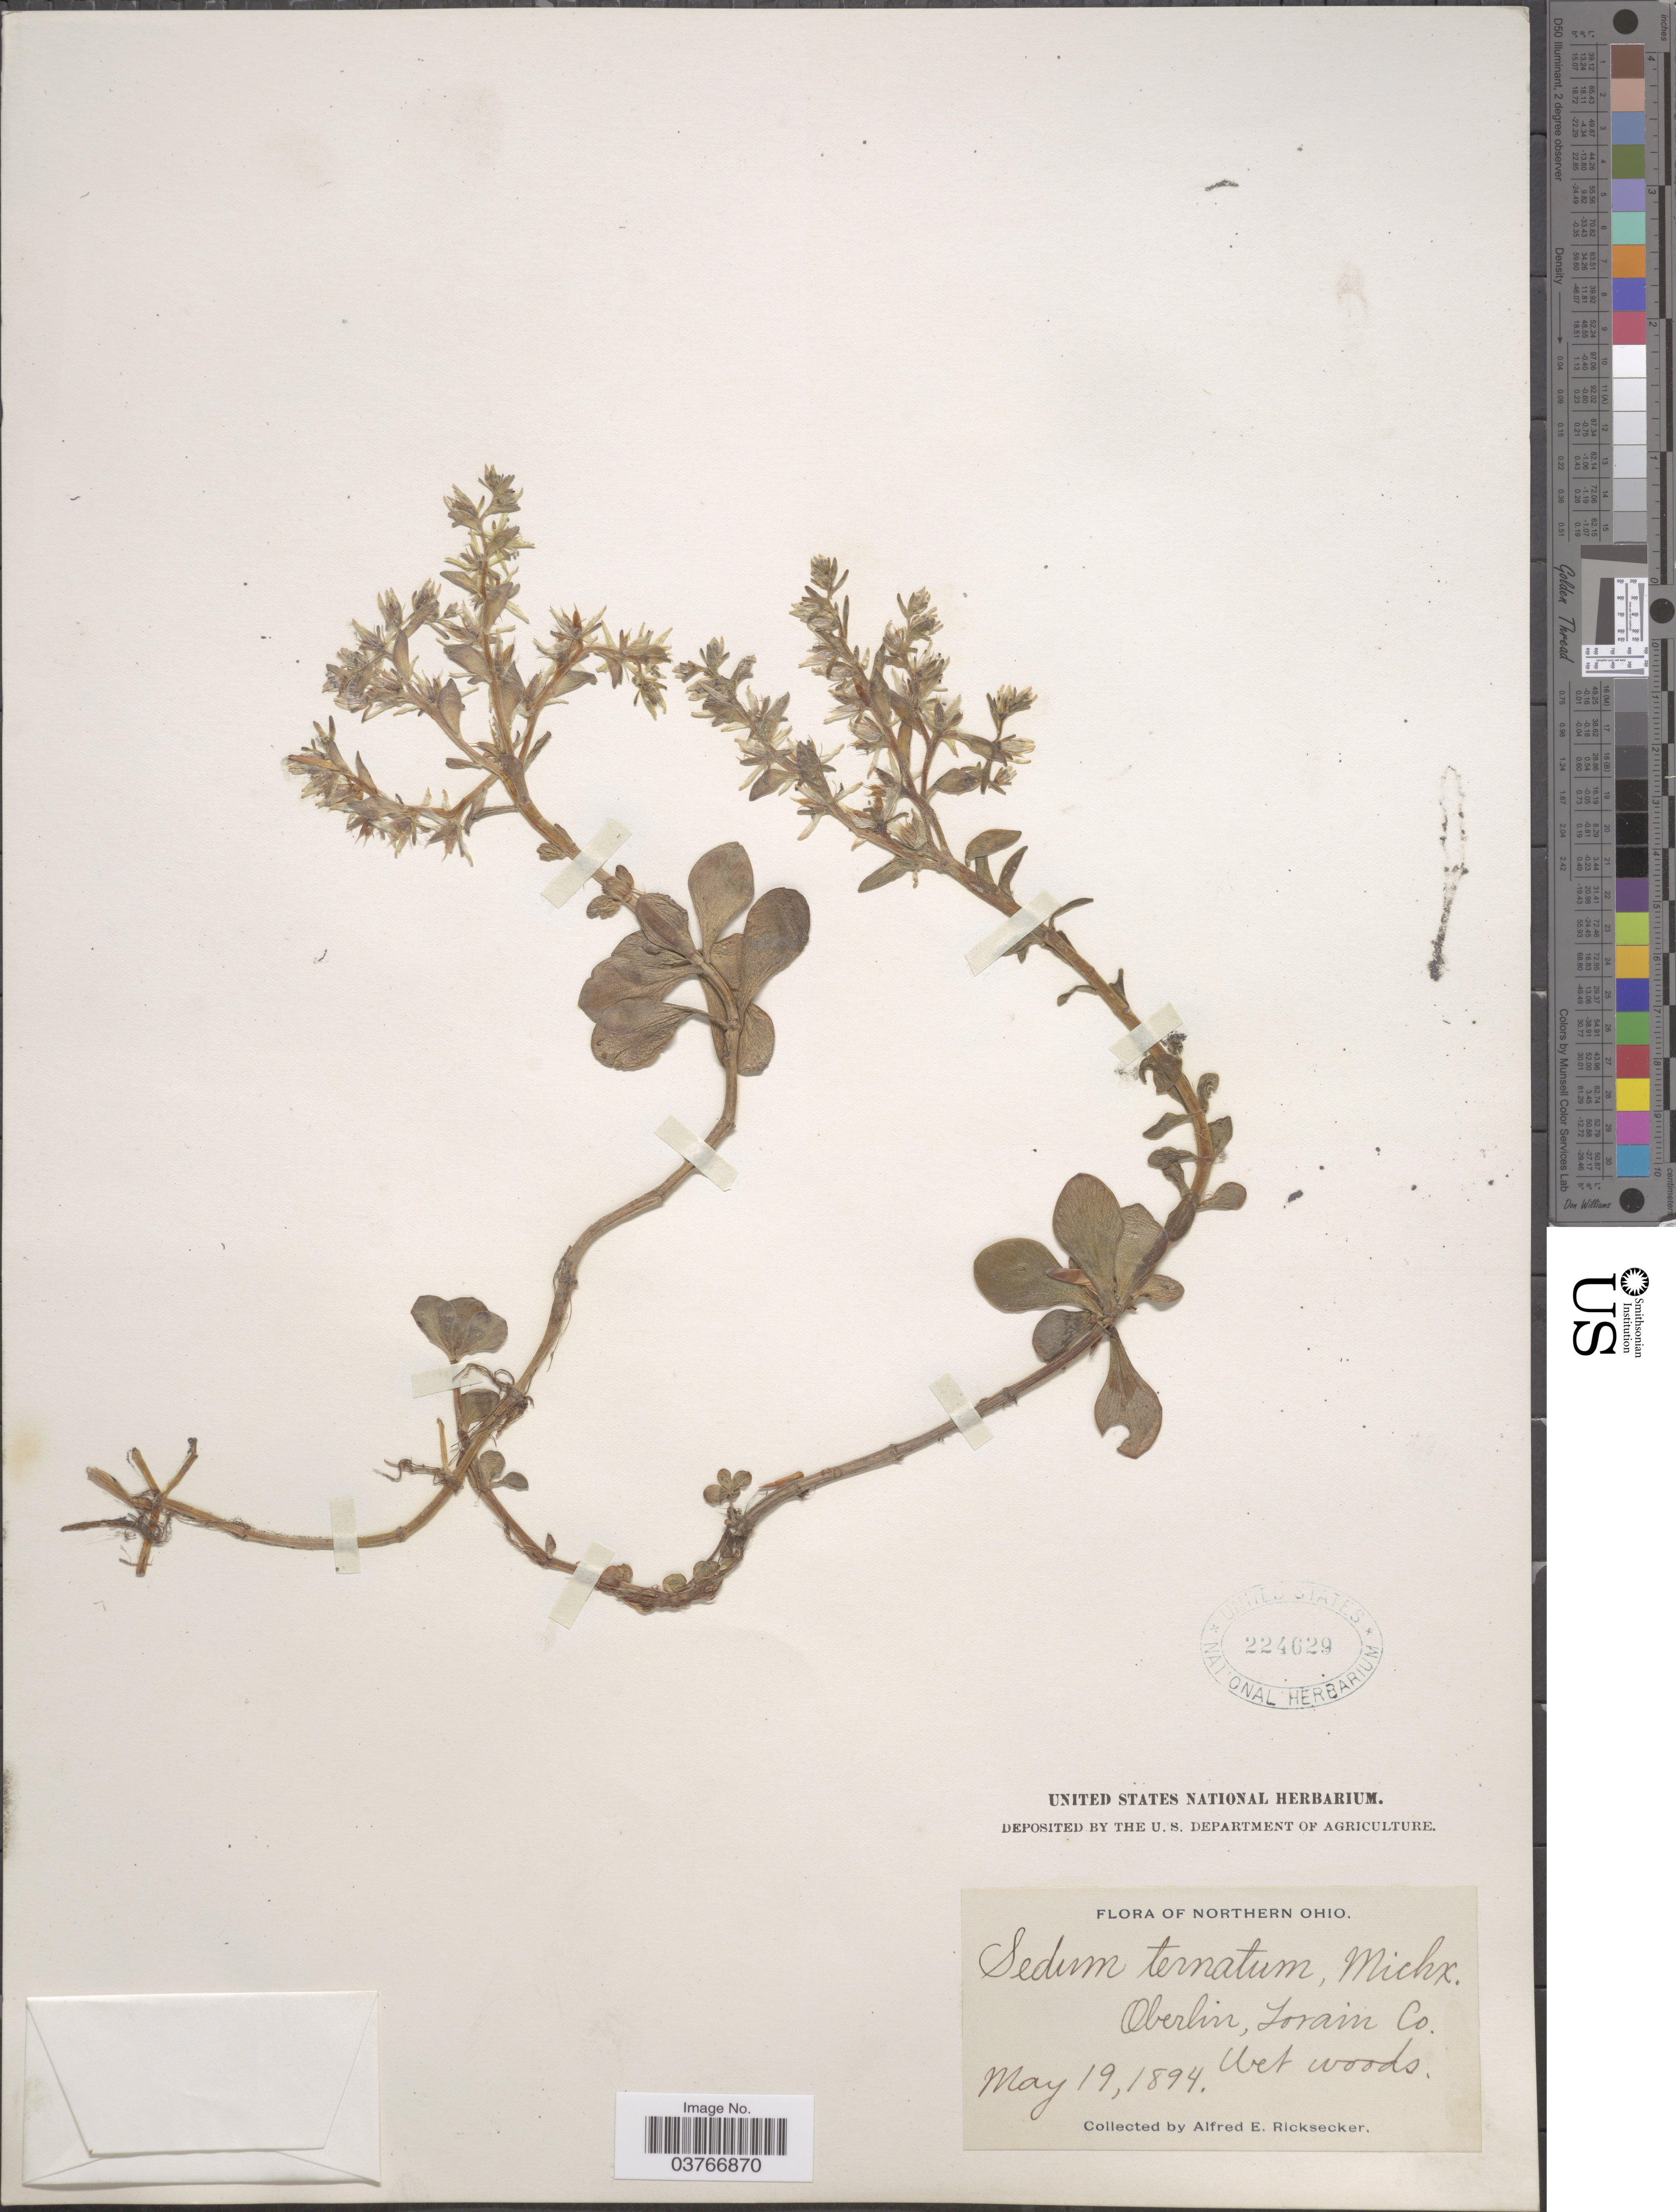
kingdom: Plantae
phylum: Tracheophyta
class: Magnoliopsida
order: Saxifragales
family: Crassulaceae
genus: Sedum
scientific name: Sedum ternatum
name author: Michx.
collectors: A. E. Ricksecker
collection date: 1894-05-19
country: United States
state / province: Ohio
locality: Northern Ohio. Oberlin, Lorain Co.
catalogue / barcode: US 224629